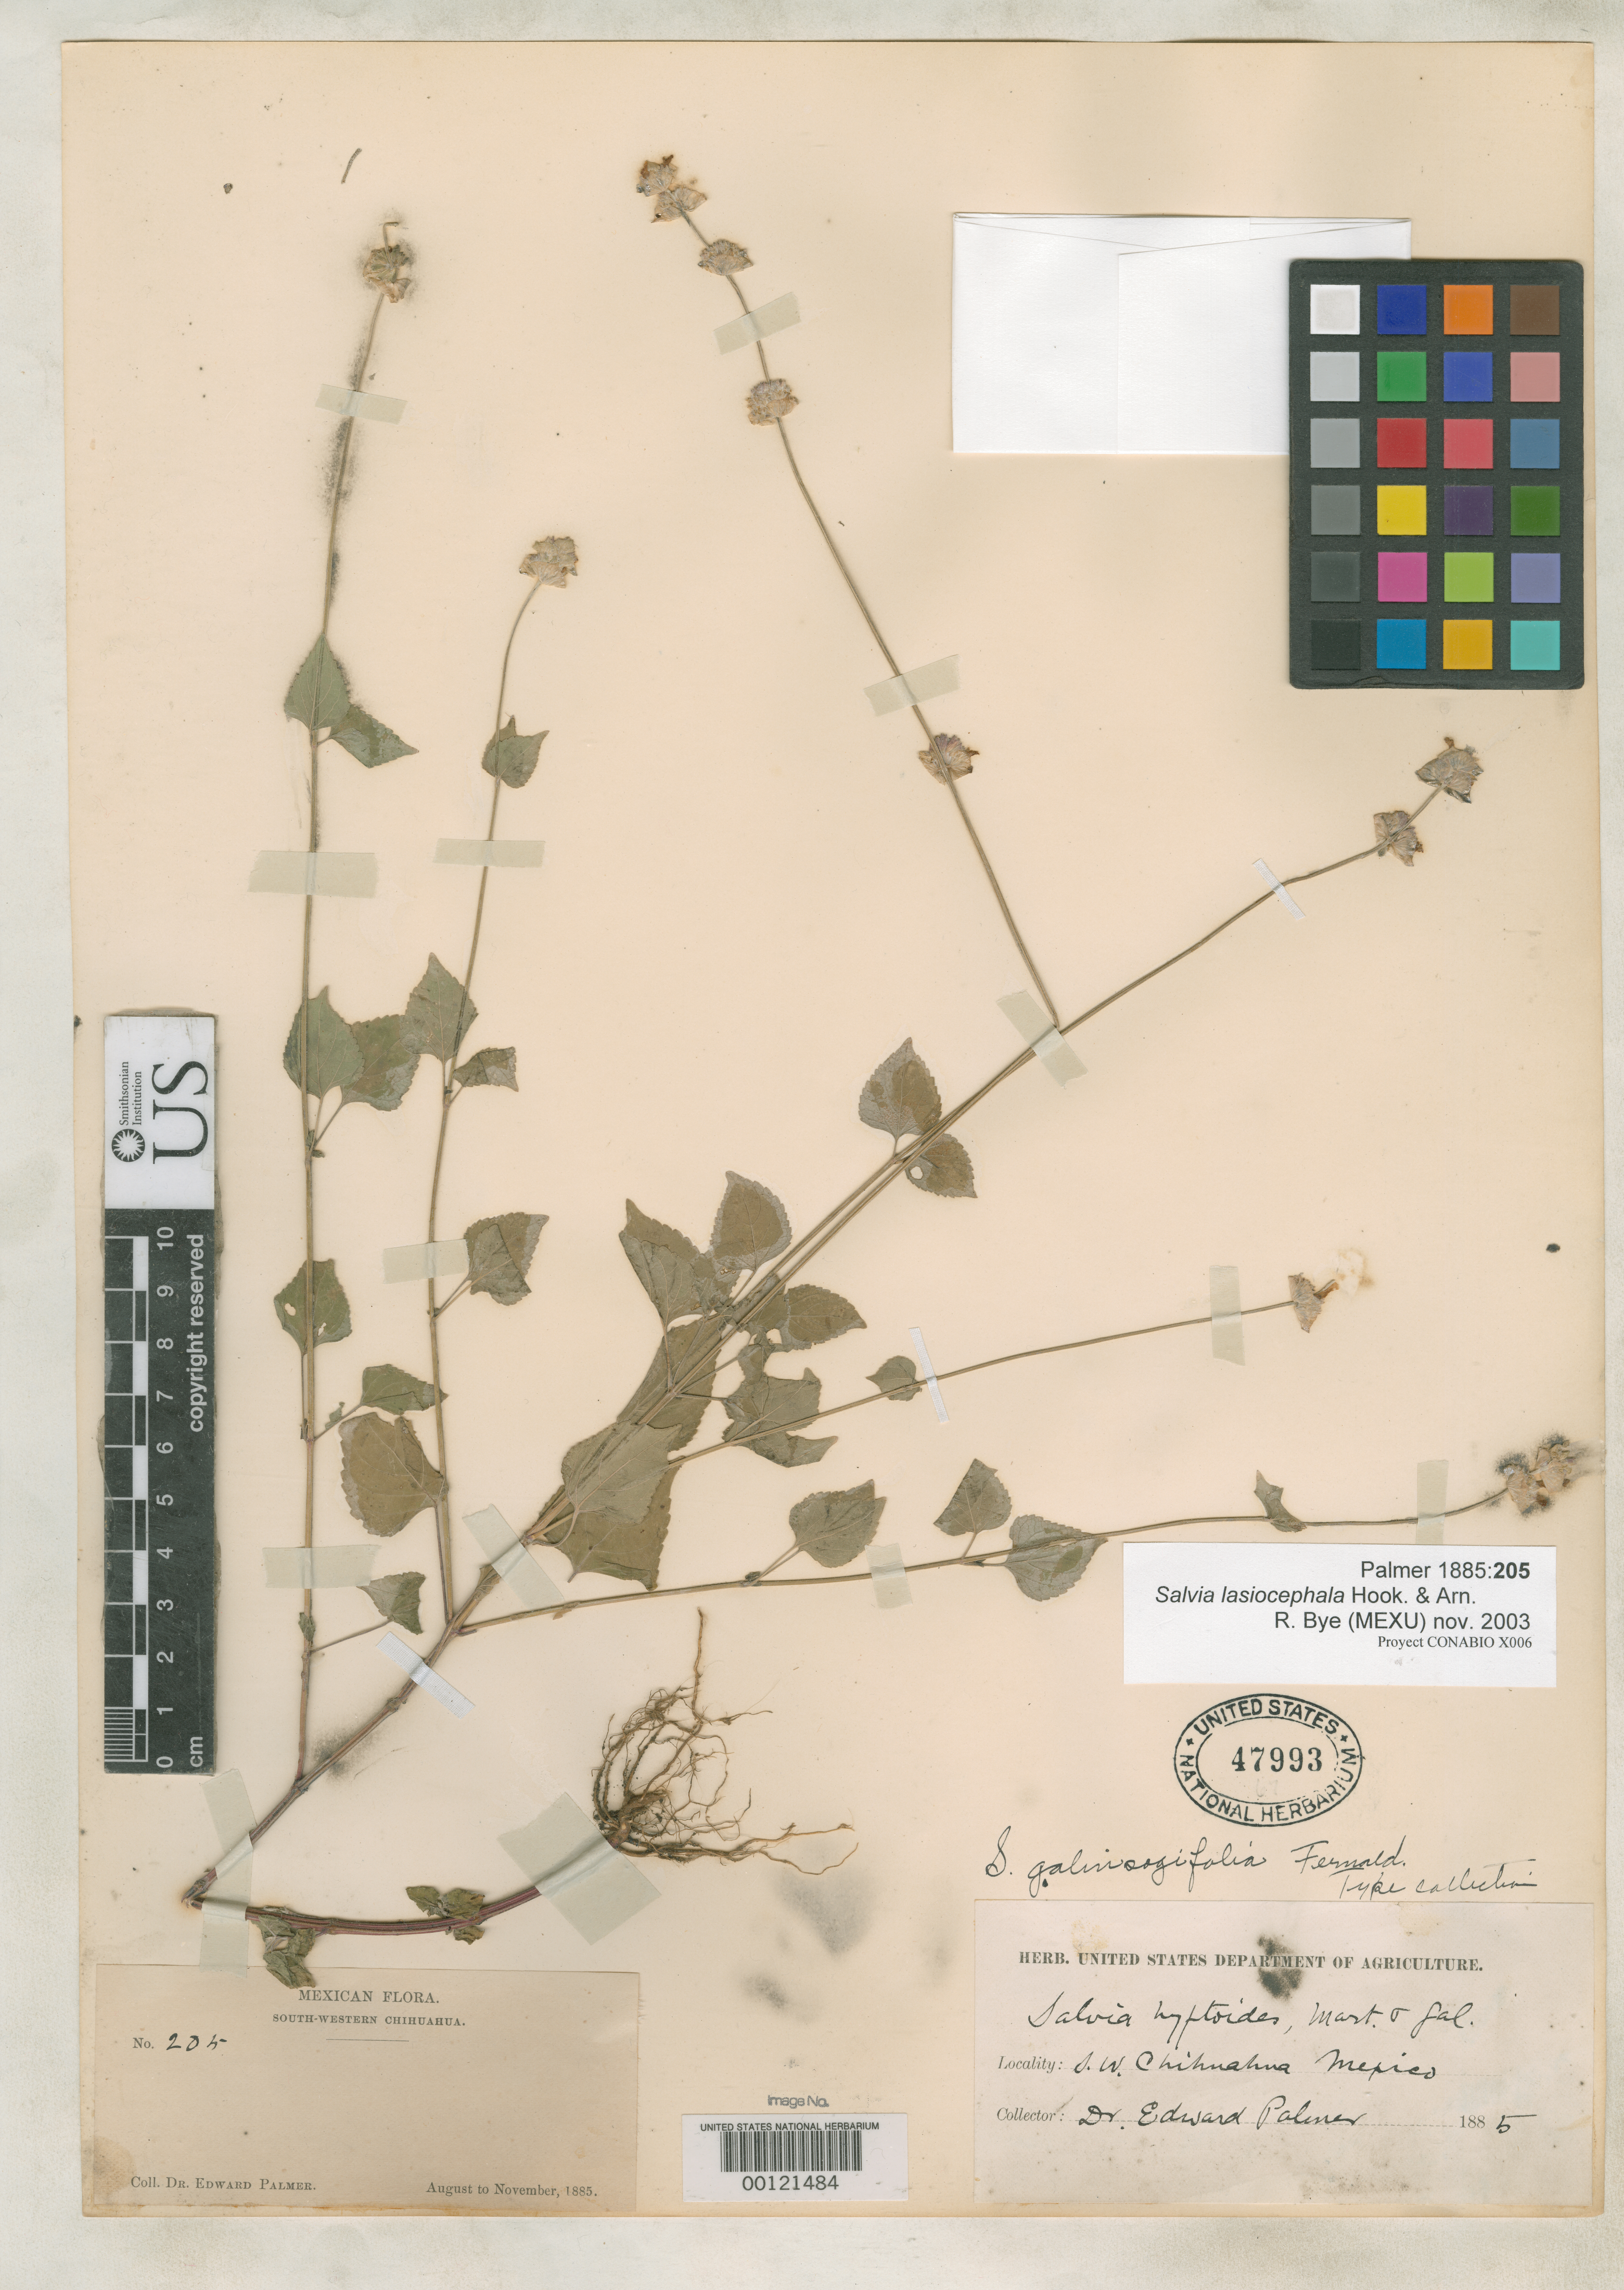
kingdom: Plantae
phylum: Tracheophyta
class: Magnoliopsida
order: Lamiales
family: Lamiaceae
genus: Salvia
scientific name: Salvia galinsogifolia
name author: Fernald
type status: Isolectotype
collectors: E. Palmer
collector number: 205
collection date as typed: Aug 1885 to -- Nov 1885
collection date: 1885-08/1885-11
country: Mexico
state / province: Chihuahua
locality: South-western Chihuahua.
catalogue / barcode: US 47993